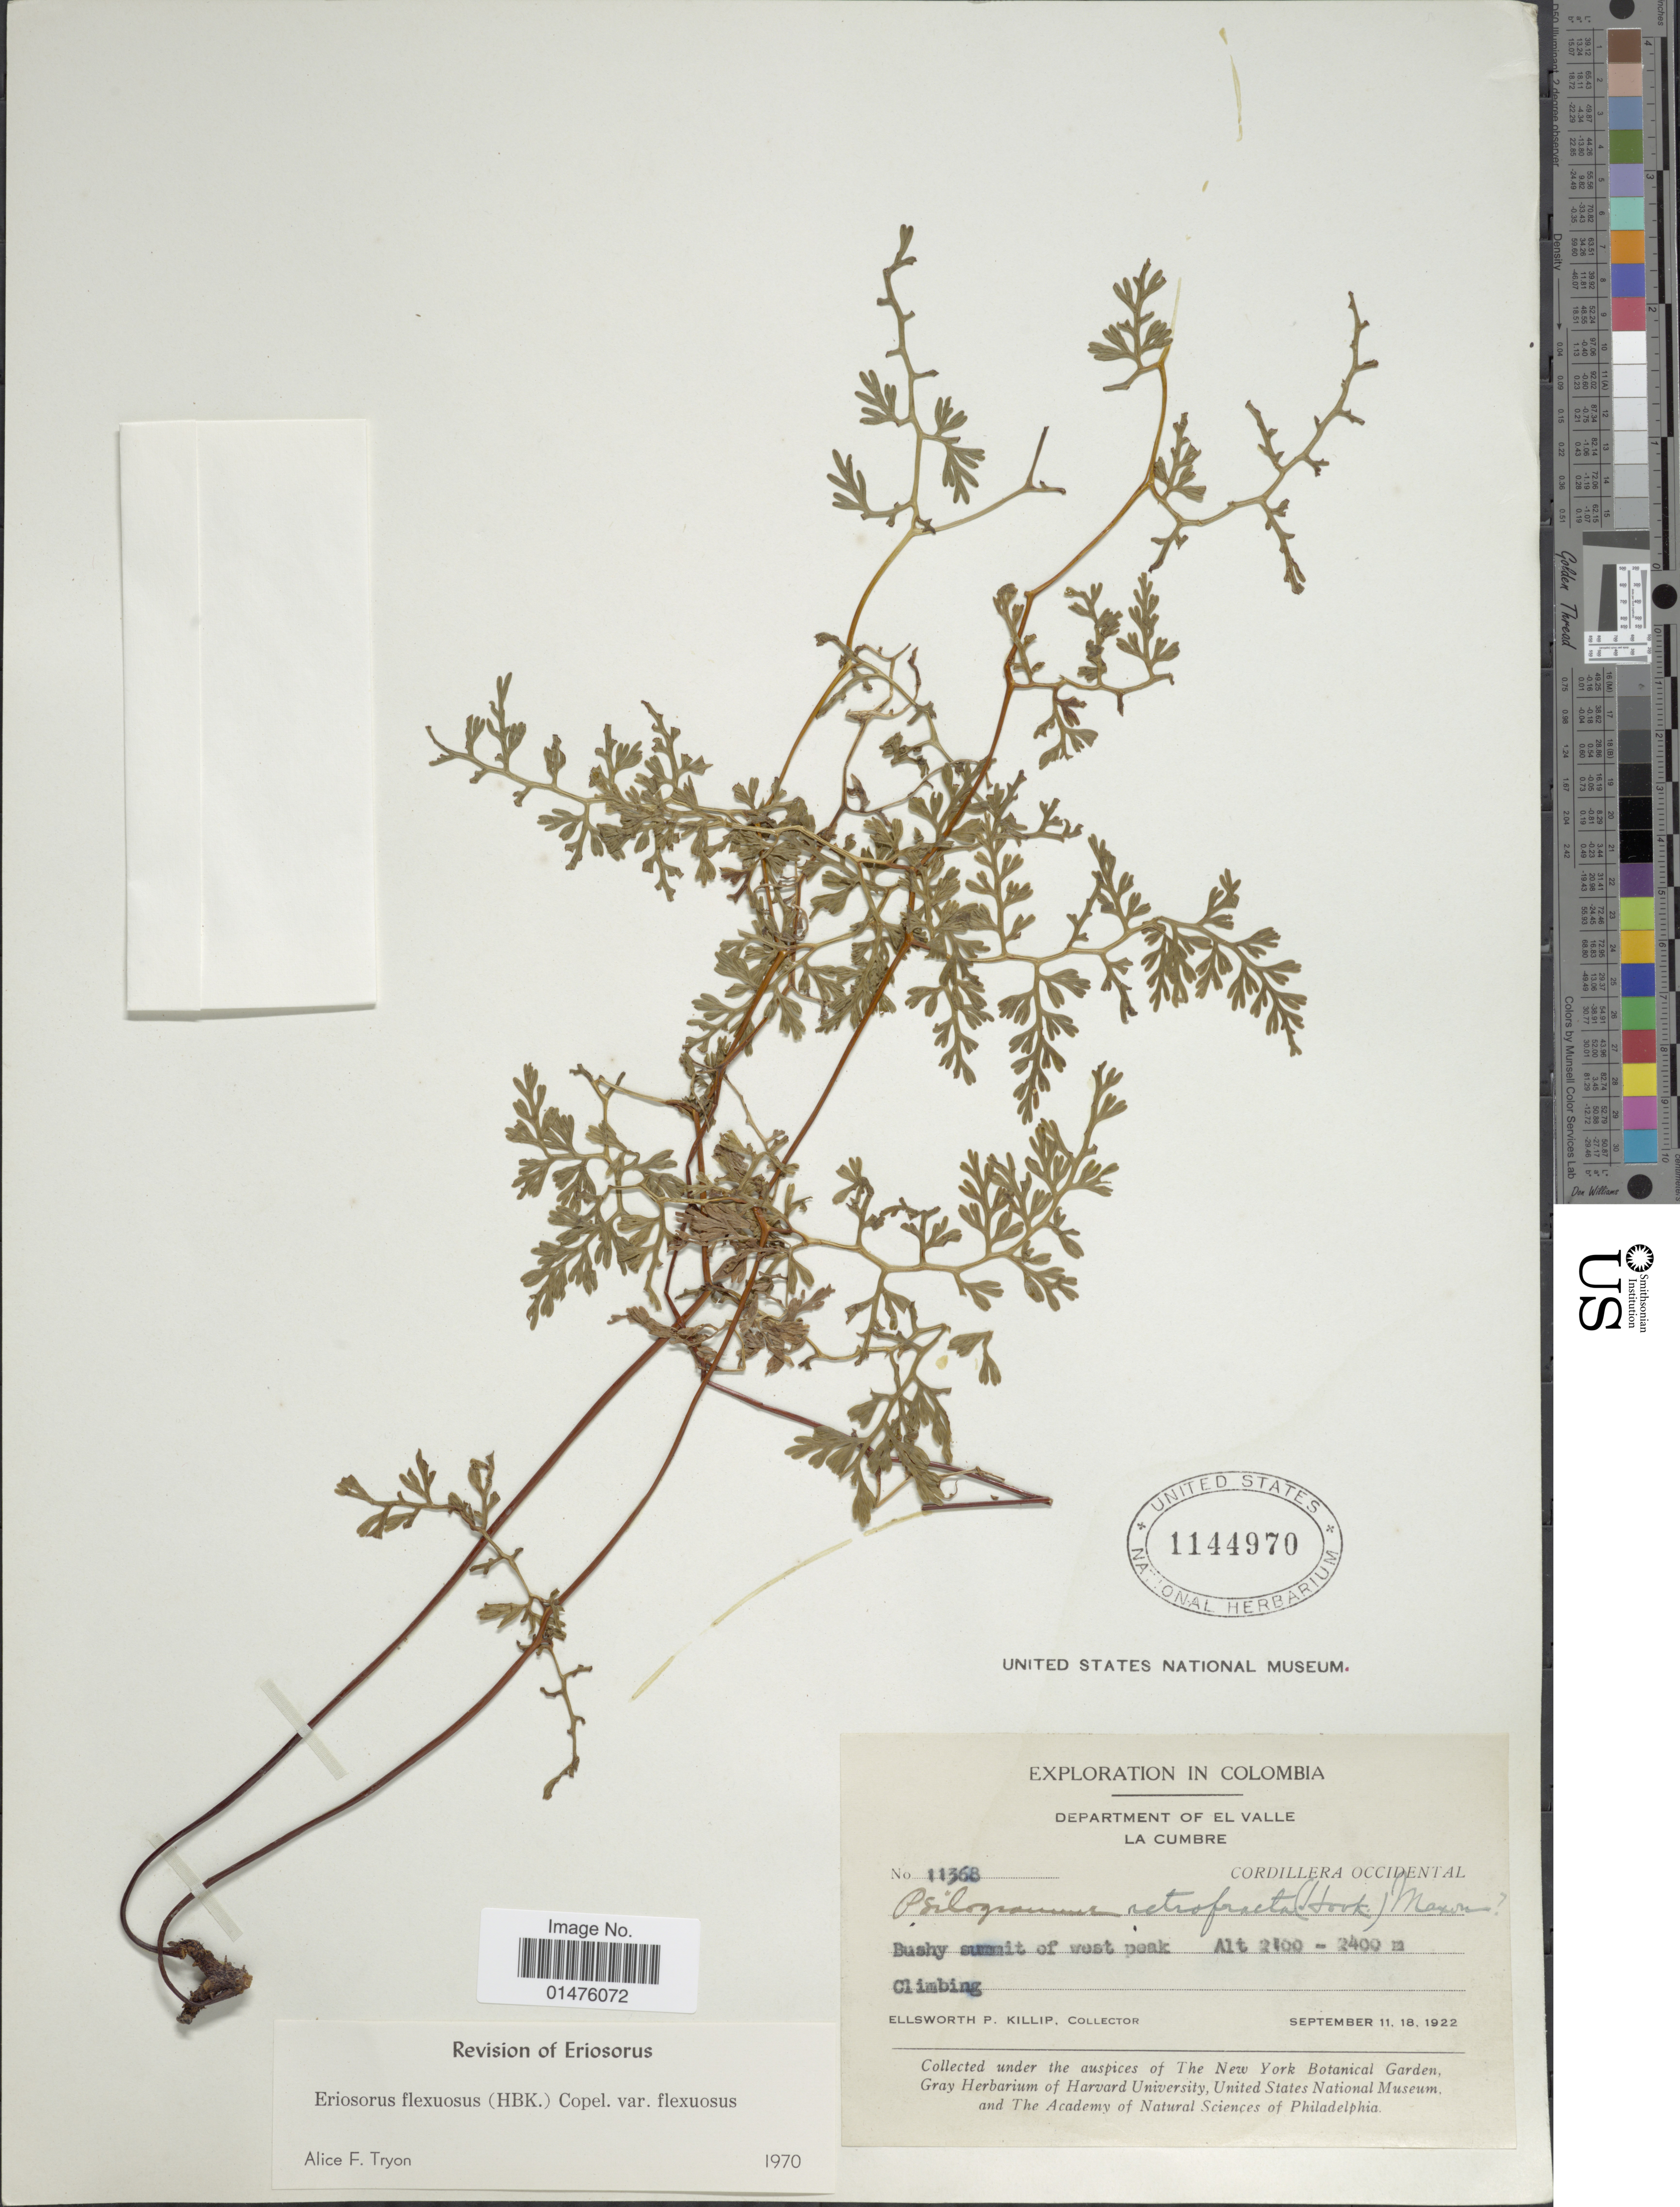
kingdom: Plantae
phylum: Tracheophyta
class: Polypodiopsida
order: Polypodiales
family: Pteridaceae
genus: Jamesonia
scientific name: Jamesonia flexuosa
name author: (Humb. & Bonpl.) Christenh.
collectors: E. P. Killip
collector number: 11368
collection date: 1922-09-11/1922-09-18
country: Colombia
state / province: Valle del Cauca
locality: Department of EL Valle, La Cumbre, Cordillera Occidental, Bushy summit of west peak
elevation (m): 2100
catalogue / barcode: US 1144970